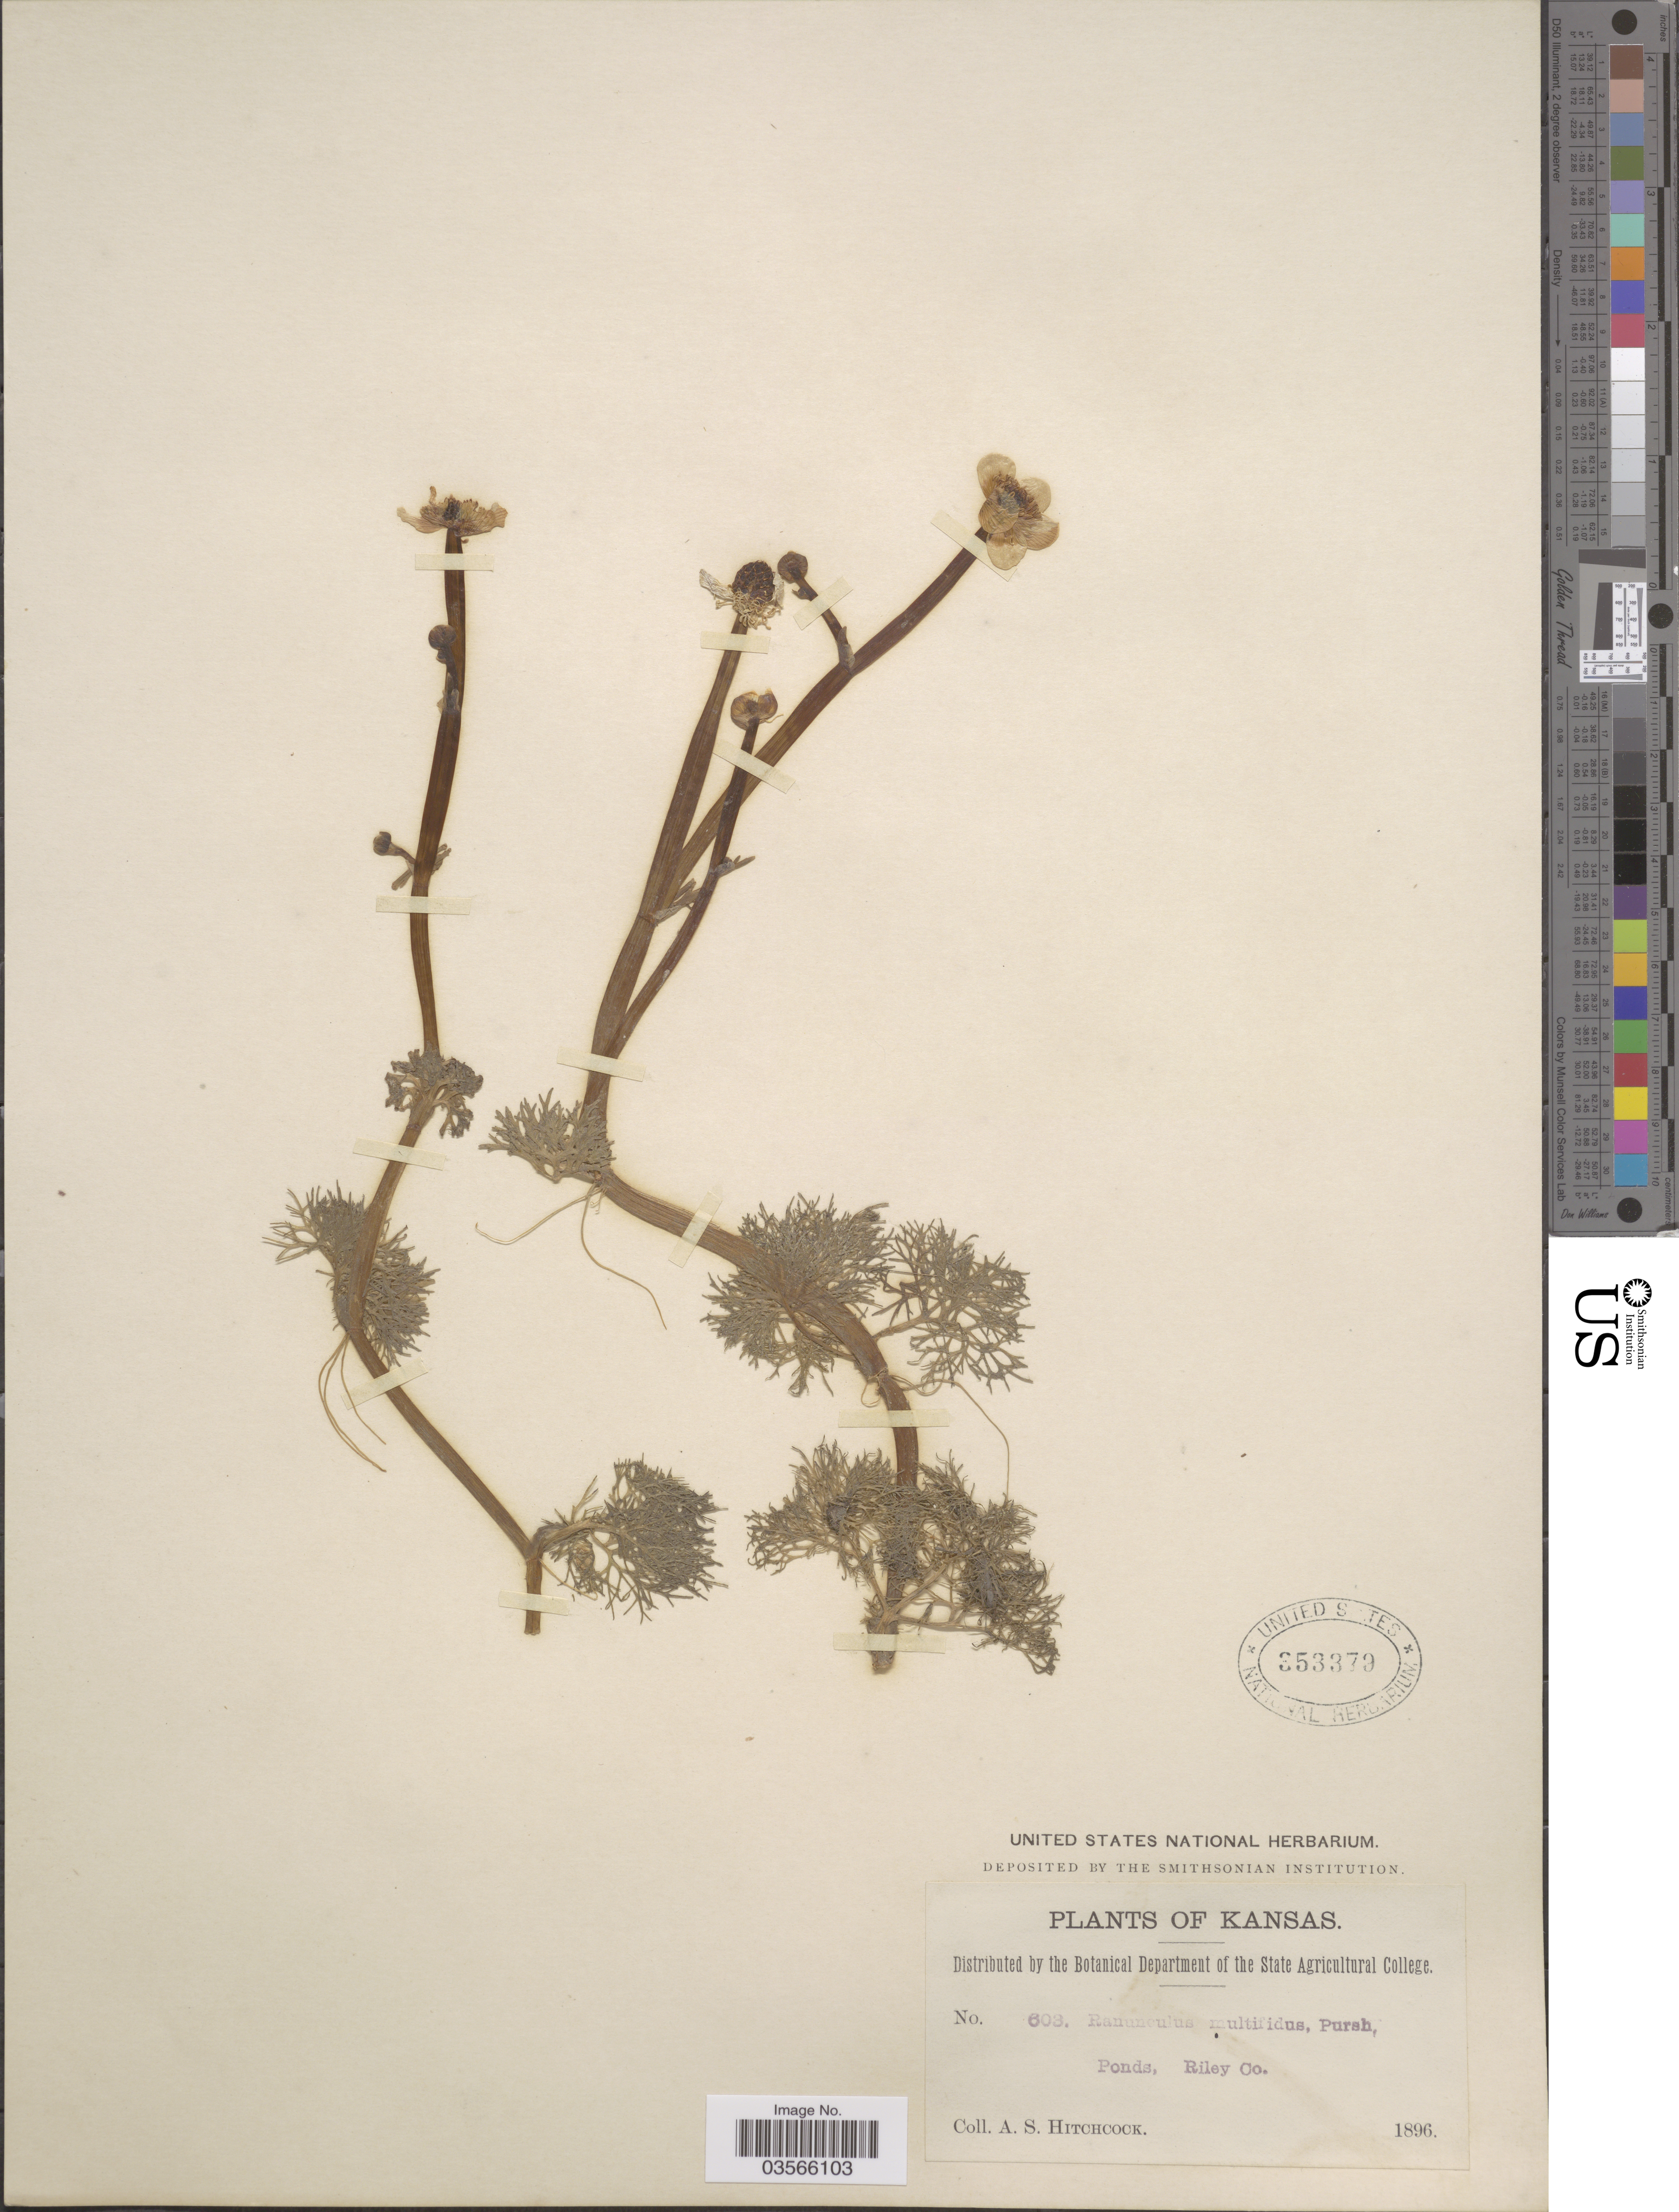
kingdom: Plantae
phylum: Tracheophyta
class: Magnoliopsida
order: Ranunculales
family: Ranunculaceae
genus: Ranunculus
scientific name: Ranunculus flabellaris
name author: Raf.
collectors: A. S. Hitchcock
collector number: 603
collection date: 1896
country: United States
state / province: Kansas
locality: Ponds, Riley Co.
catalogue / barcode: US 353379